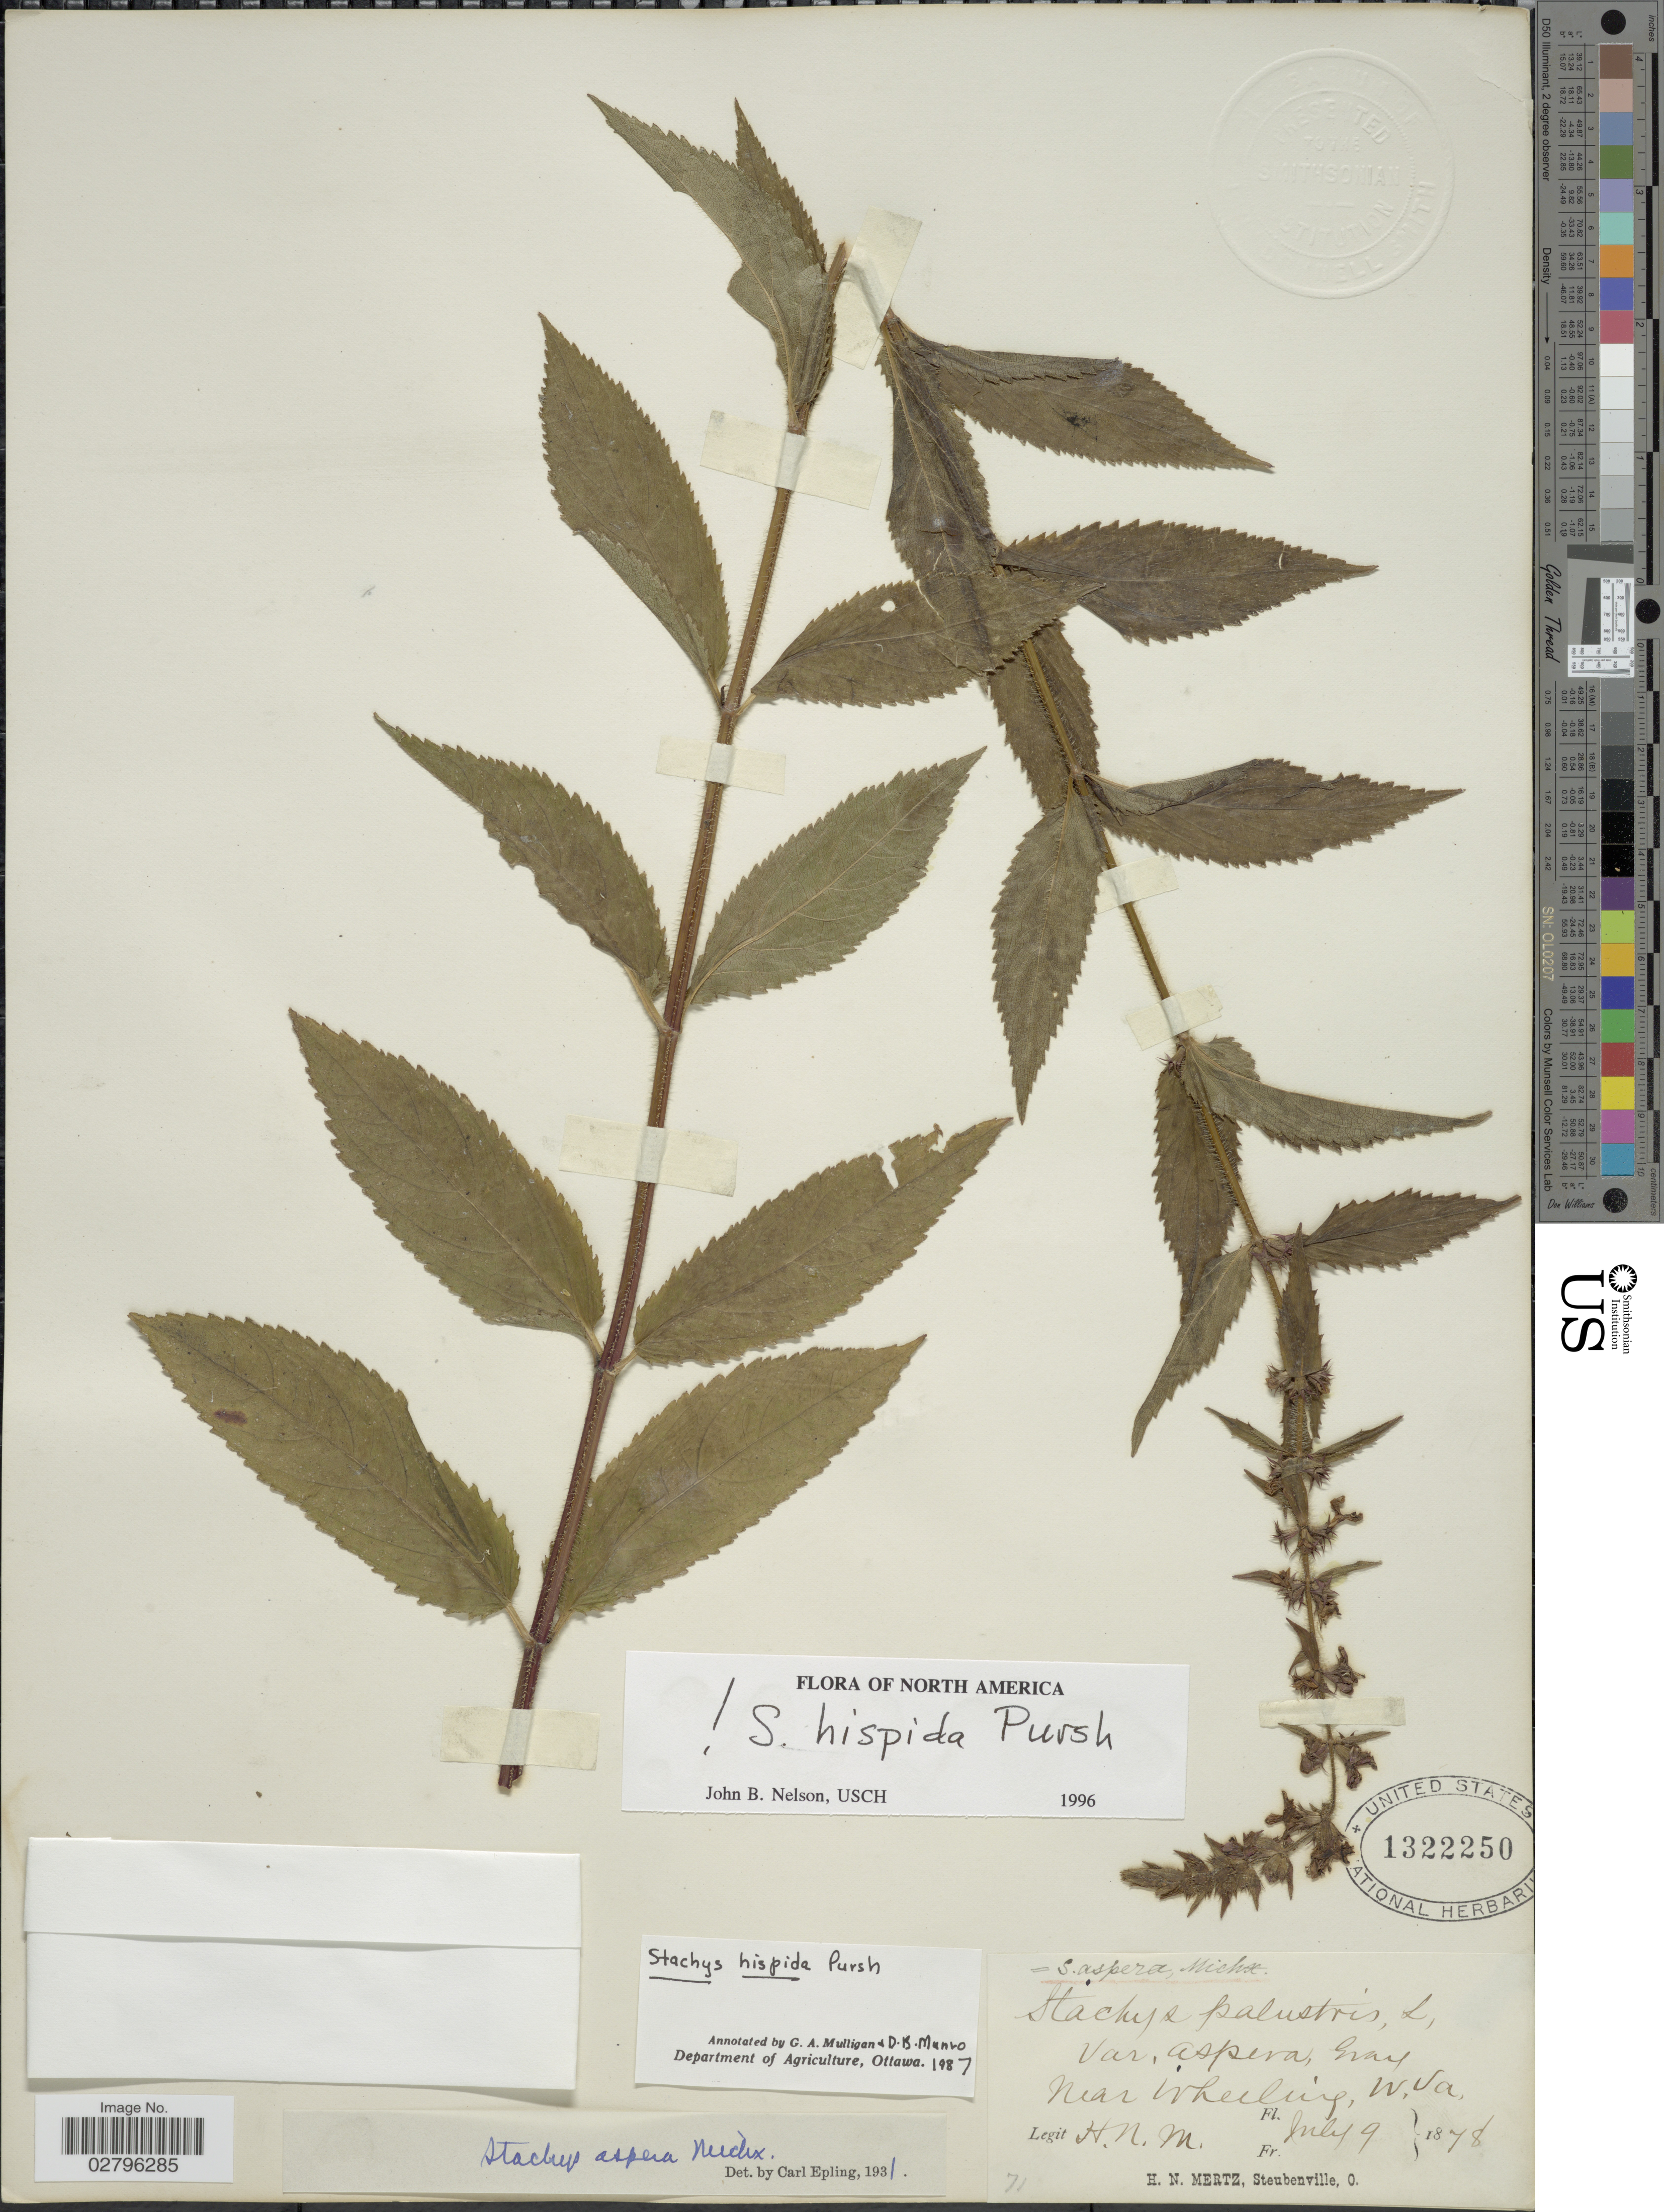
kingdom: Plantae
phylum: Tracheophyta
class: Magnoliopsida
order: Lamiales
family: Lamiaceae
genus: Stachys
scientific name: Stachys hispida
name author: Pursh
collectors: H. Mertz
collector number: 71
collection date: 1878-07-09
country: United States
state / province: West Virginia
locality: Near Wheeling, W. Va.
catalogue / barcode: US 1322250